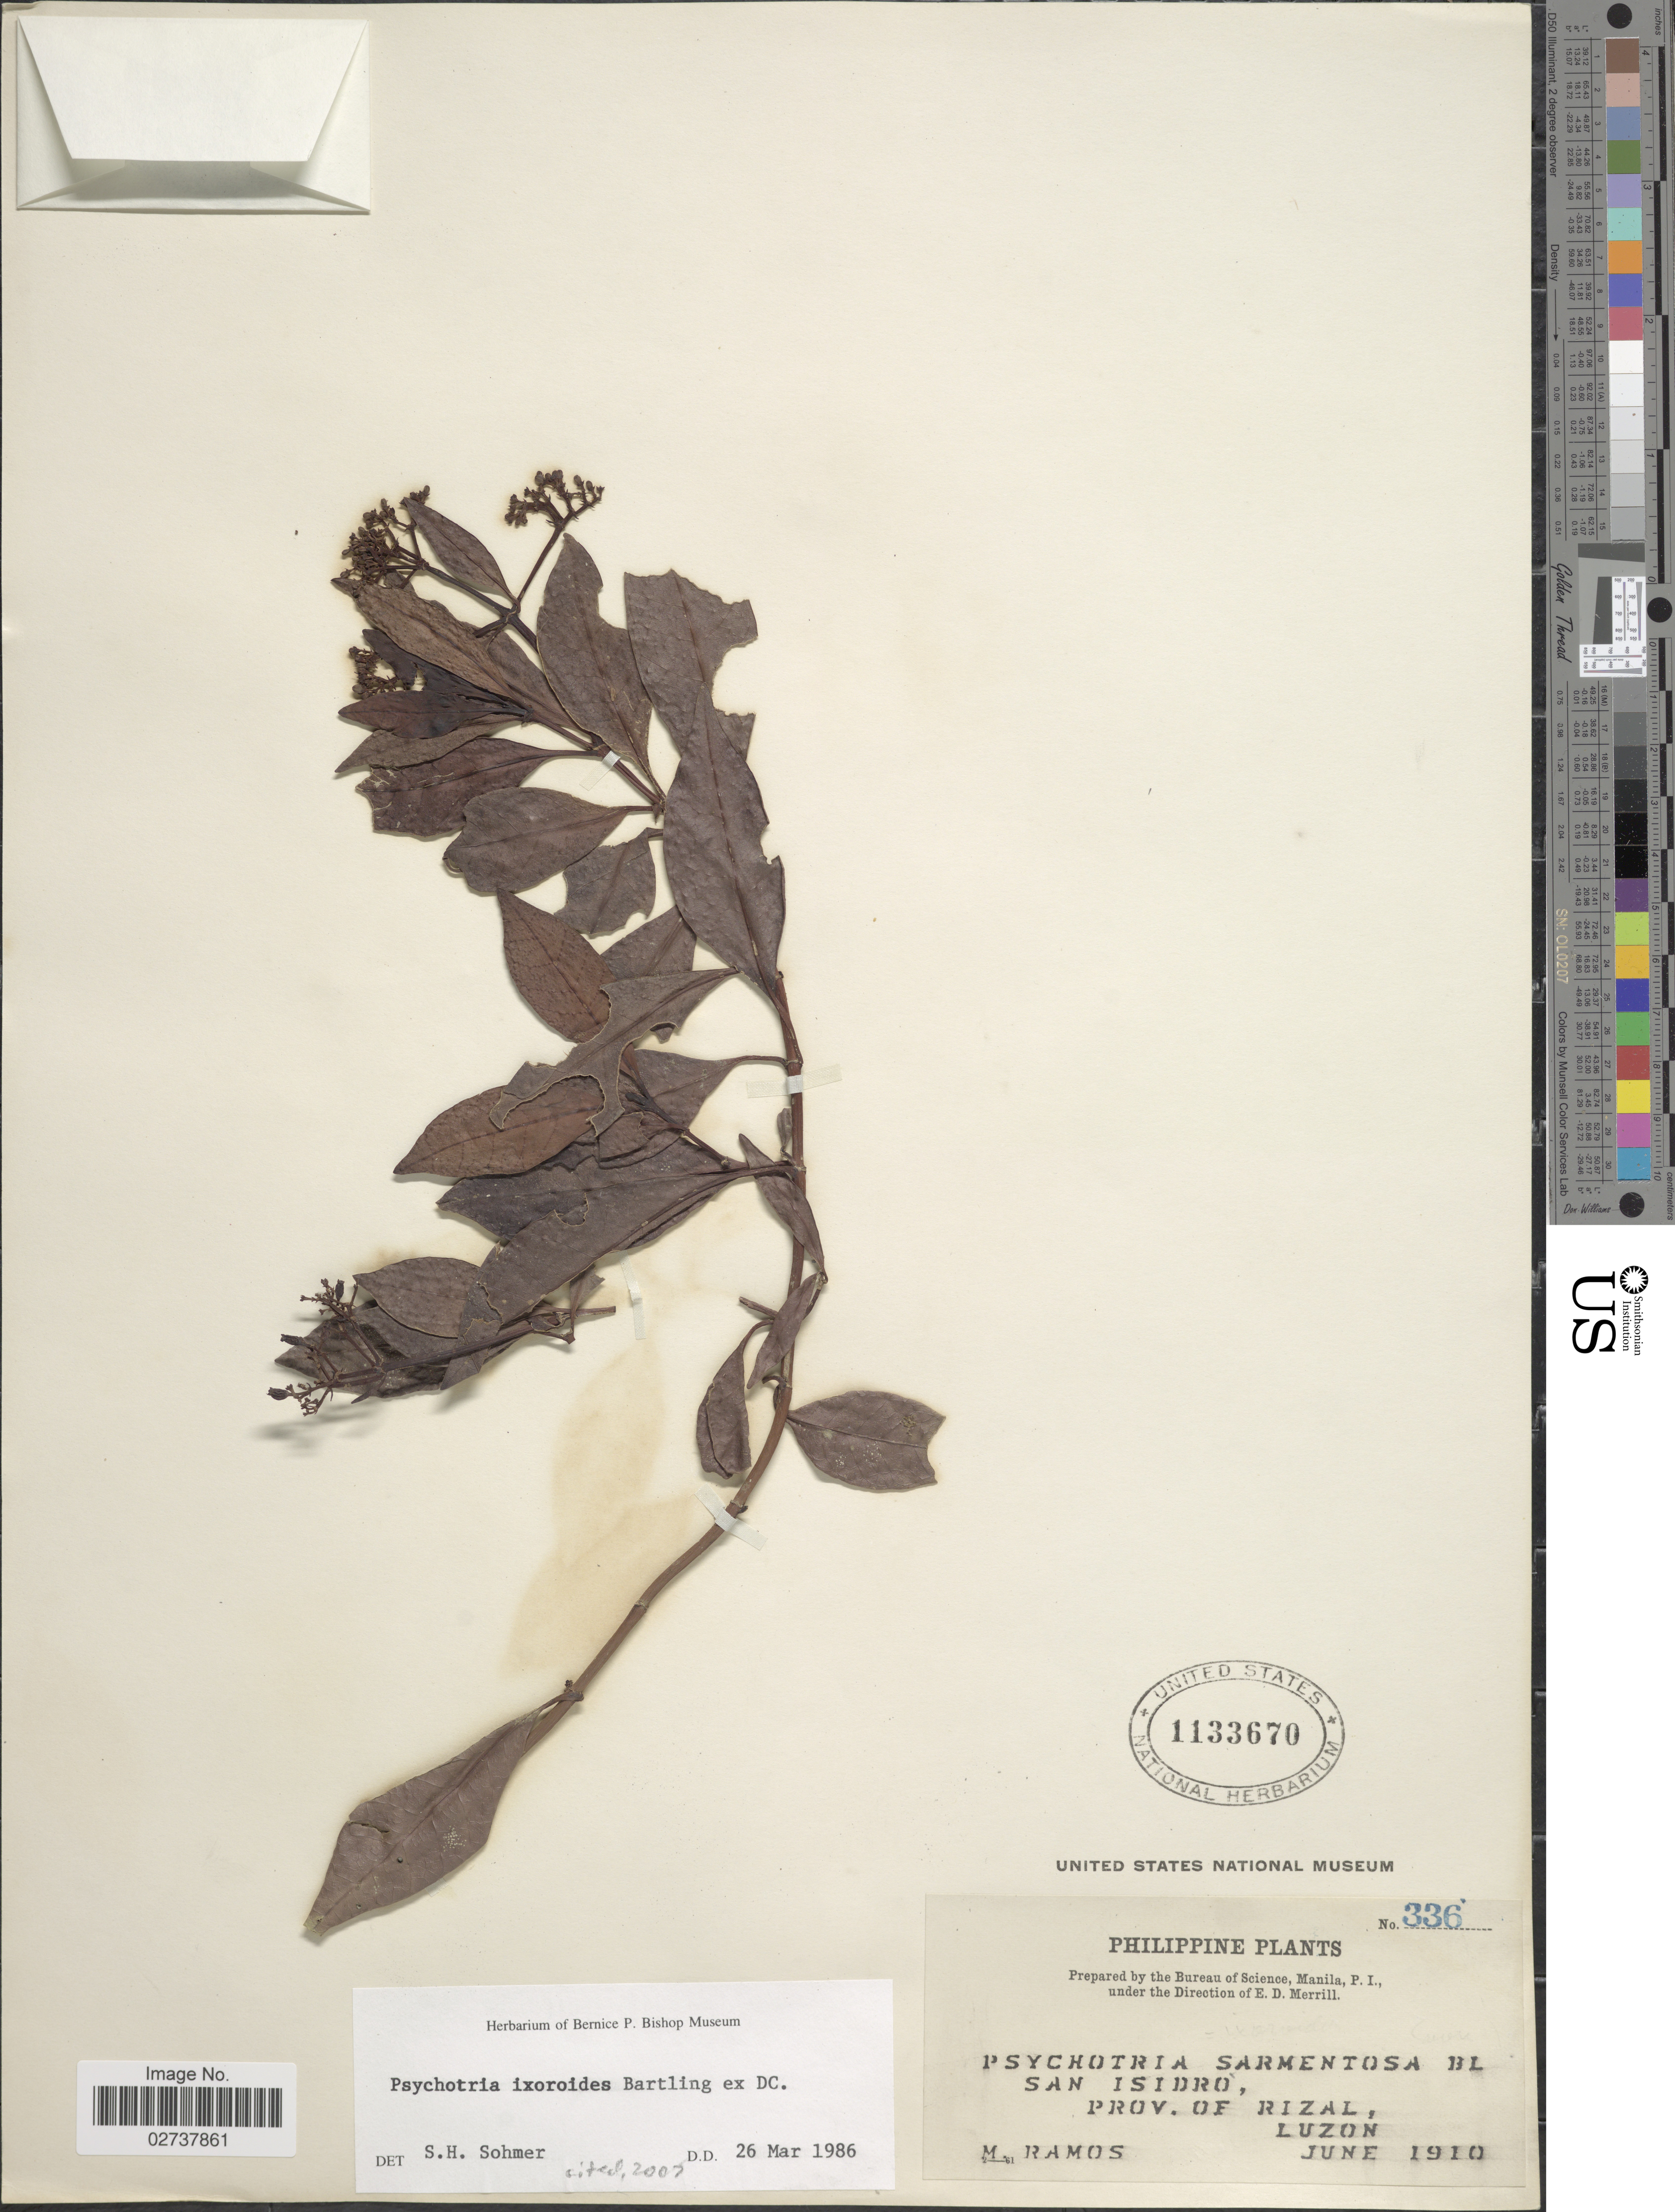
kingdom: Plantae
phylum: Tracheophyta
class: Magnoliopsida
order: Gentianales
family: Rubiaceae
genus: Psychotria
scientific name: Psychotria ixoroides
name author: Bartl. ex DC.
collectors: M. Ramos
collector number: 336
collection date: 1910-06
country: Philippines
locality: San Isidro Prov. of Rizal, Luzon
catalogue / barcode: US 1133670